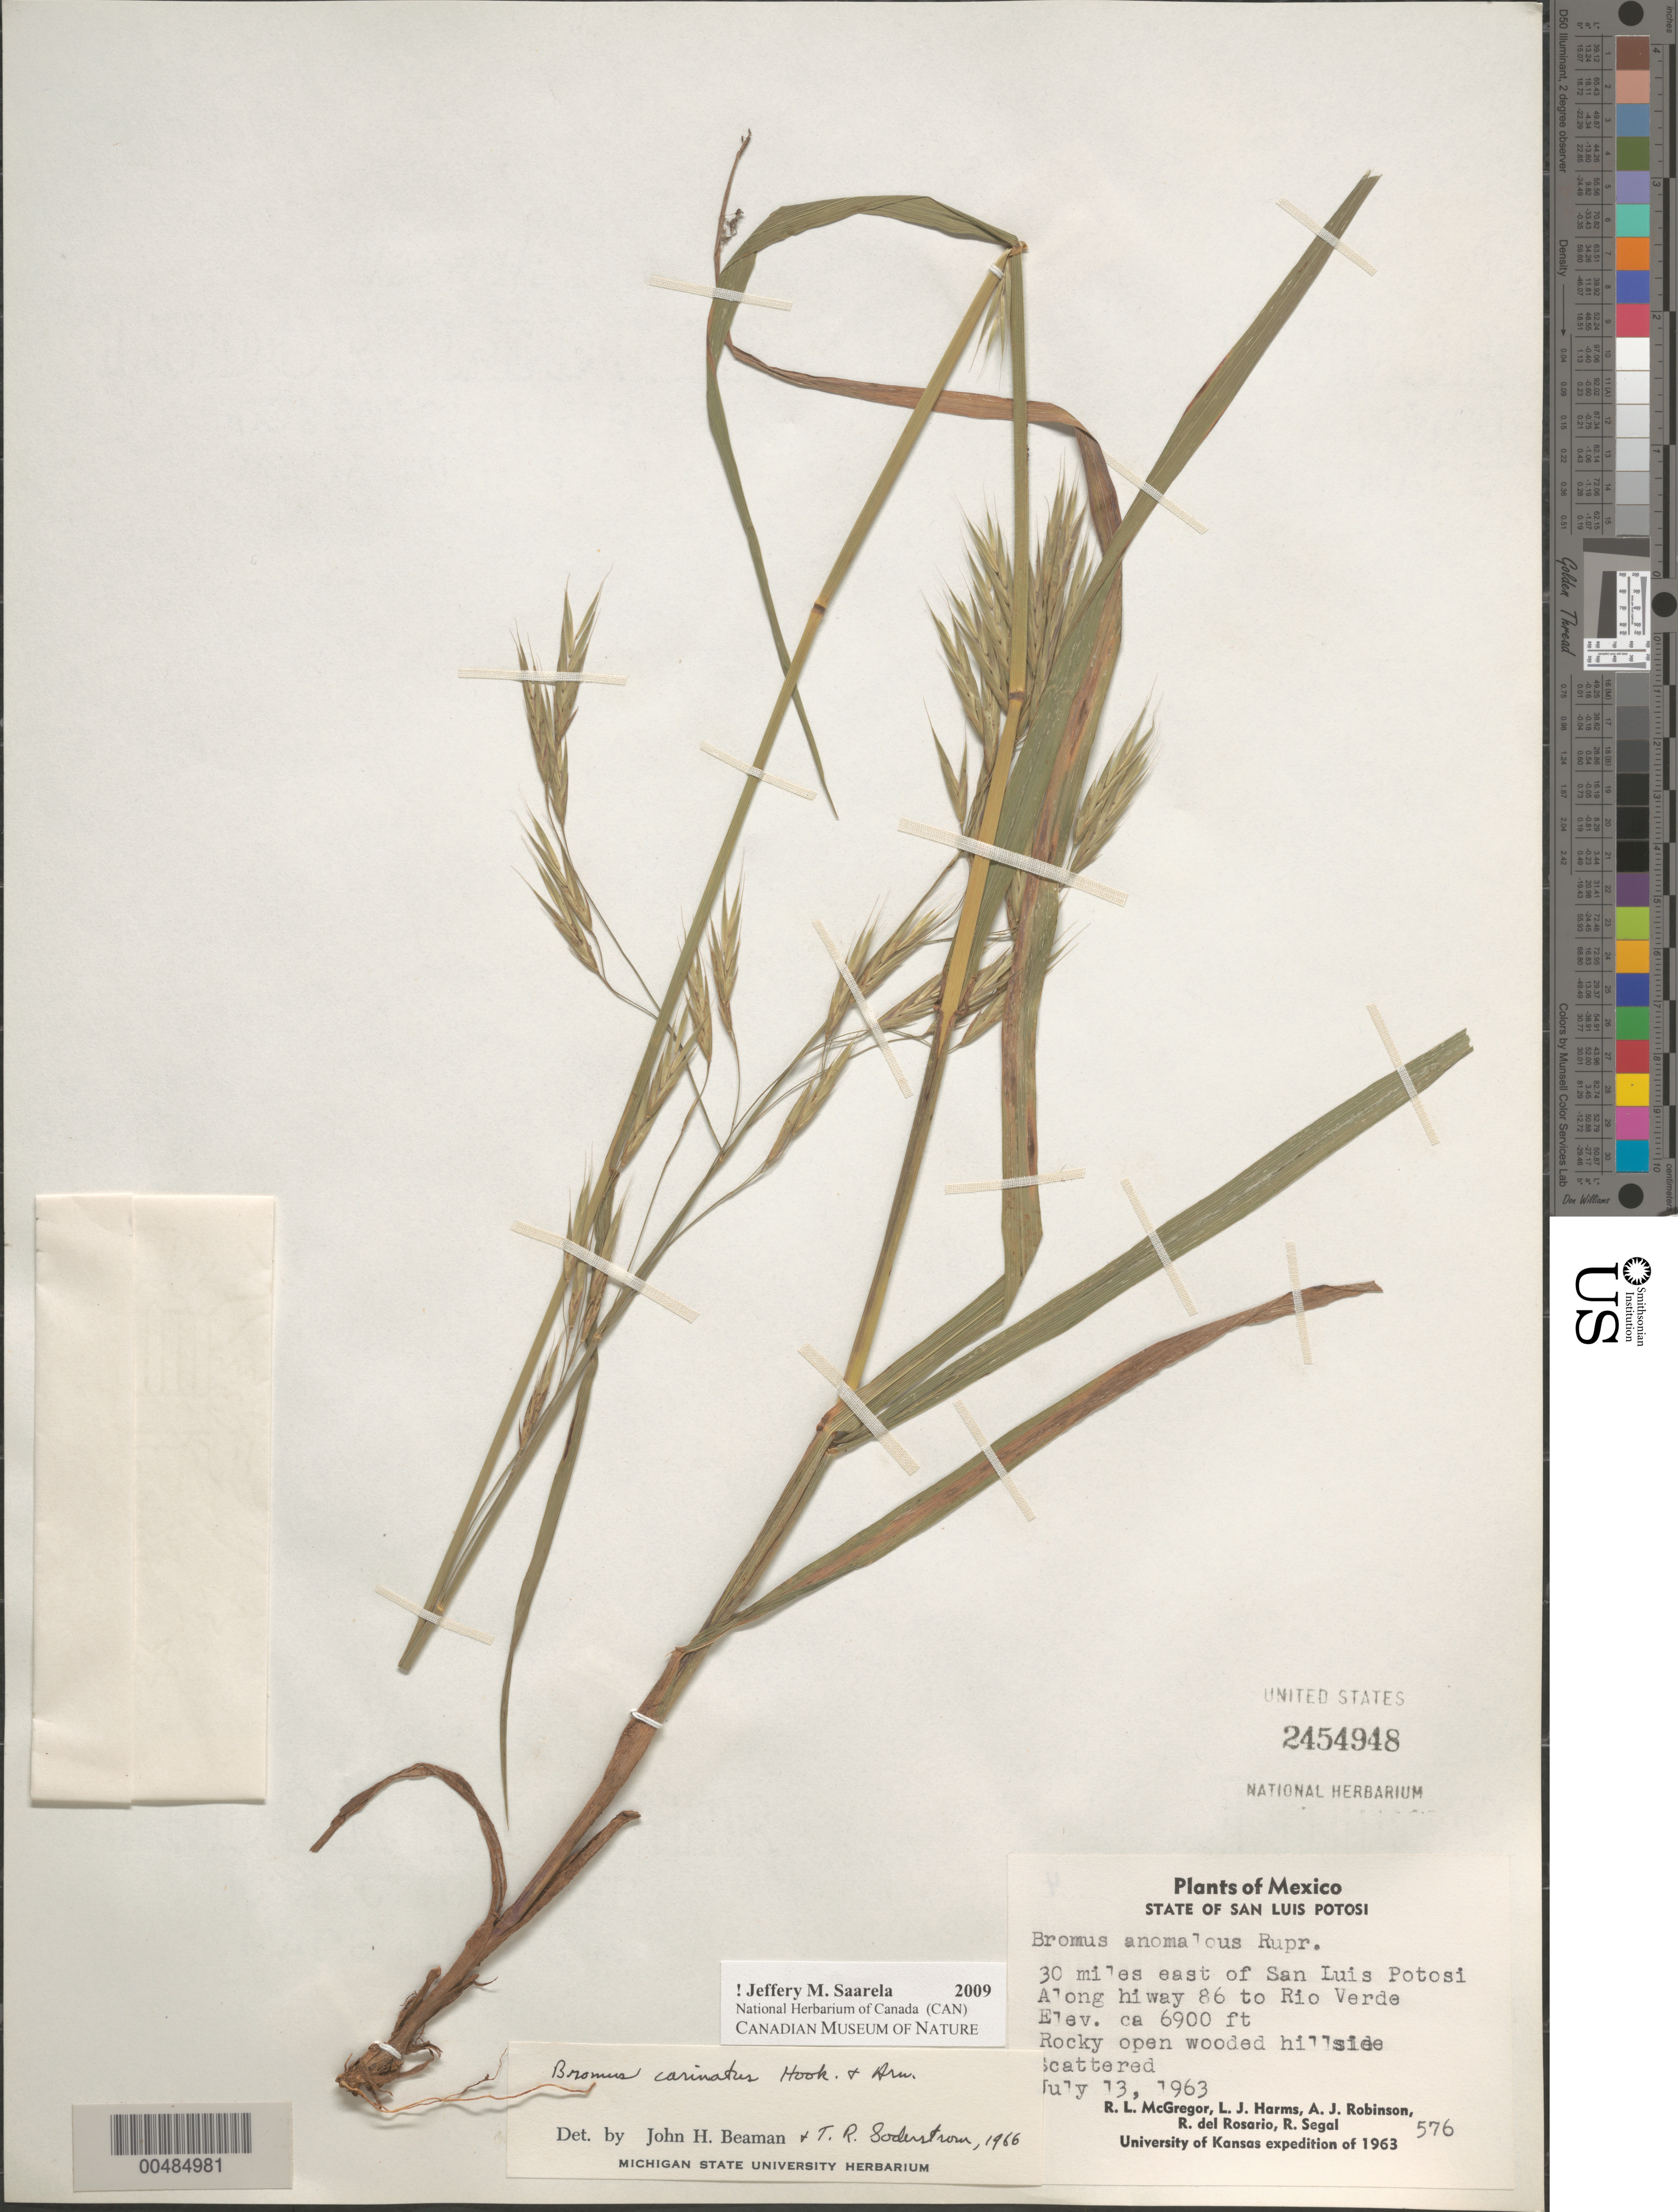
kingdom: Plantae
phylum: Tracheophyta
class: Liliopsida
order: Poales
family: Poaceae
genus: Bromus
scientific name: Bromus carinatus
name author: Hook. & Arn.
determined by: Soderstrom, T. R.; Beaman, J. H.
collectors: R. McGregor, L. Harms & A. J. Robinson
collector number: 576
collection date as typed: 13 Jul 1963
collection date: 1963-07-13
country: Mexico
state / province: San Luis Potosi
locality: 30 mi E of San Luis Potosi, along highway 86 to Rio Verde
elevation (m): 2103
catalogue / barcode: US 2454948